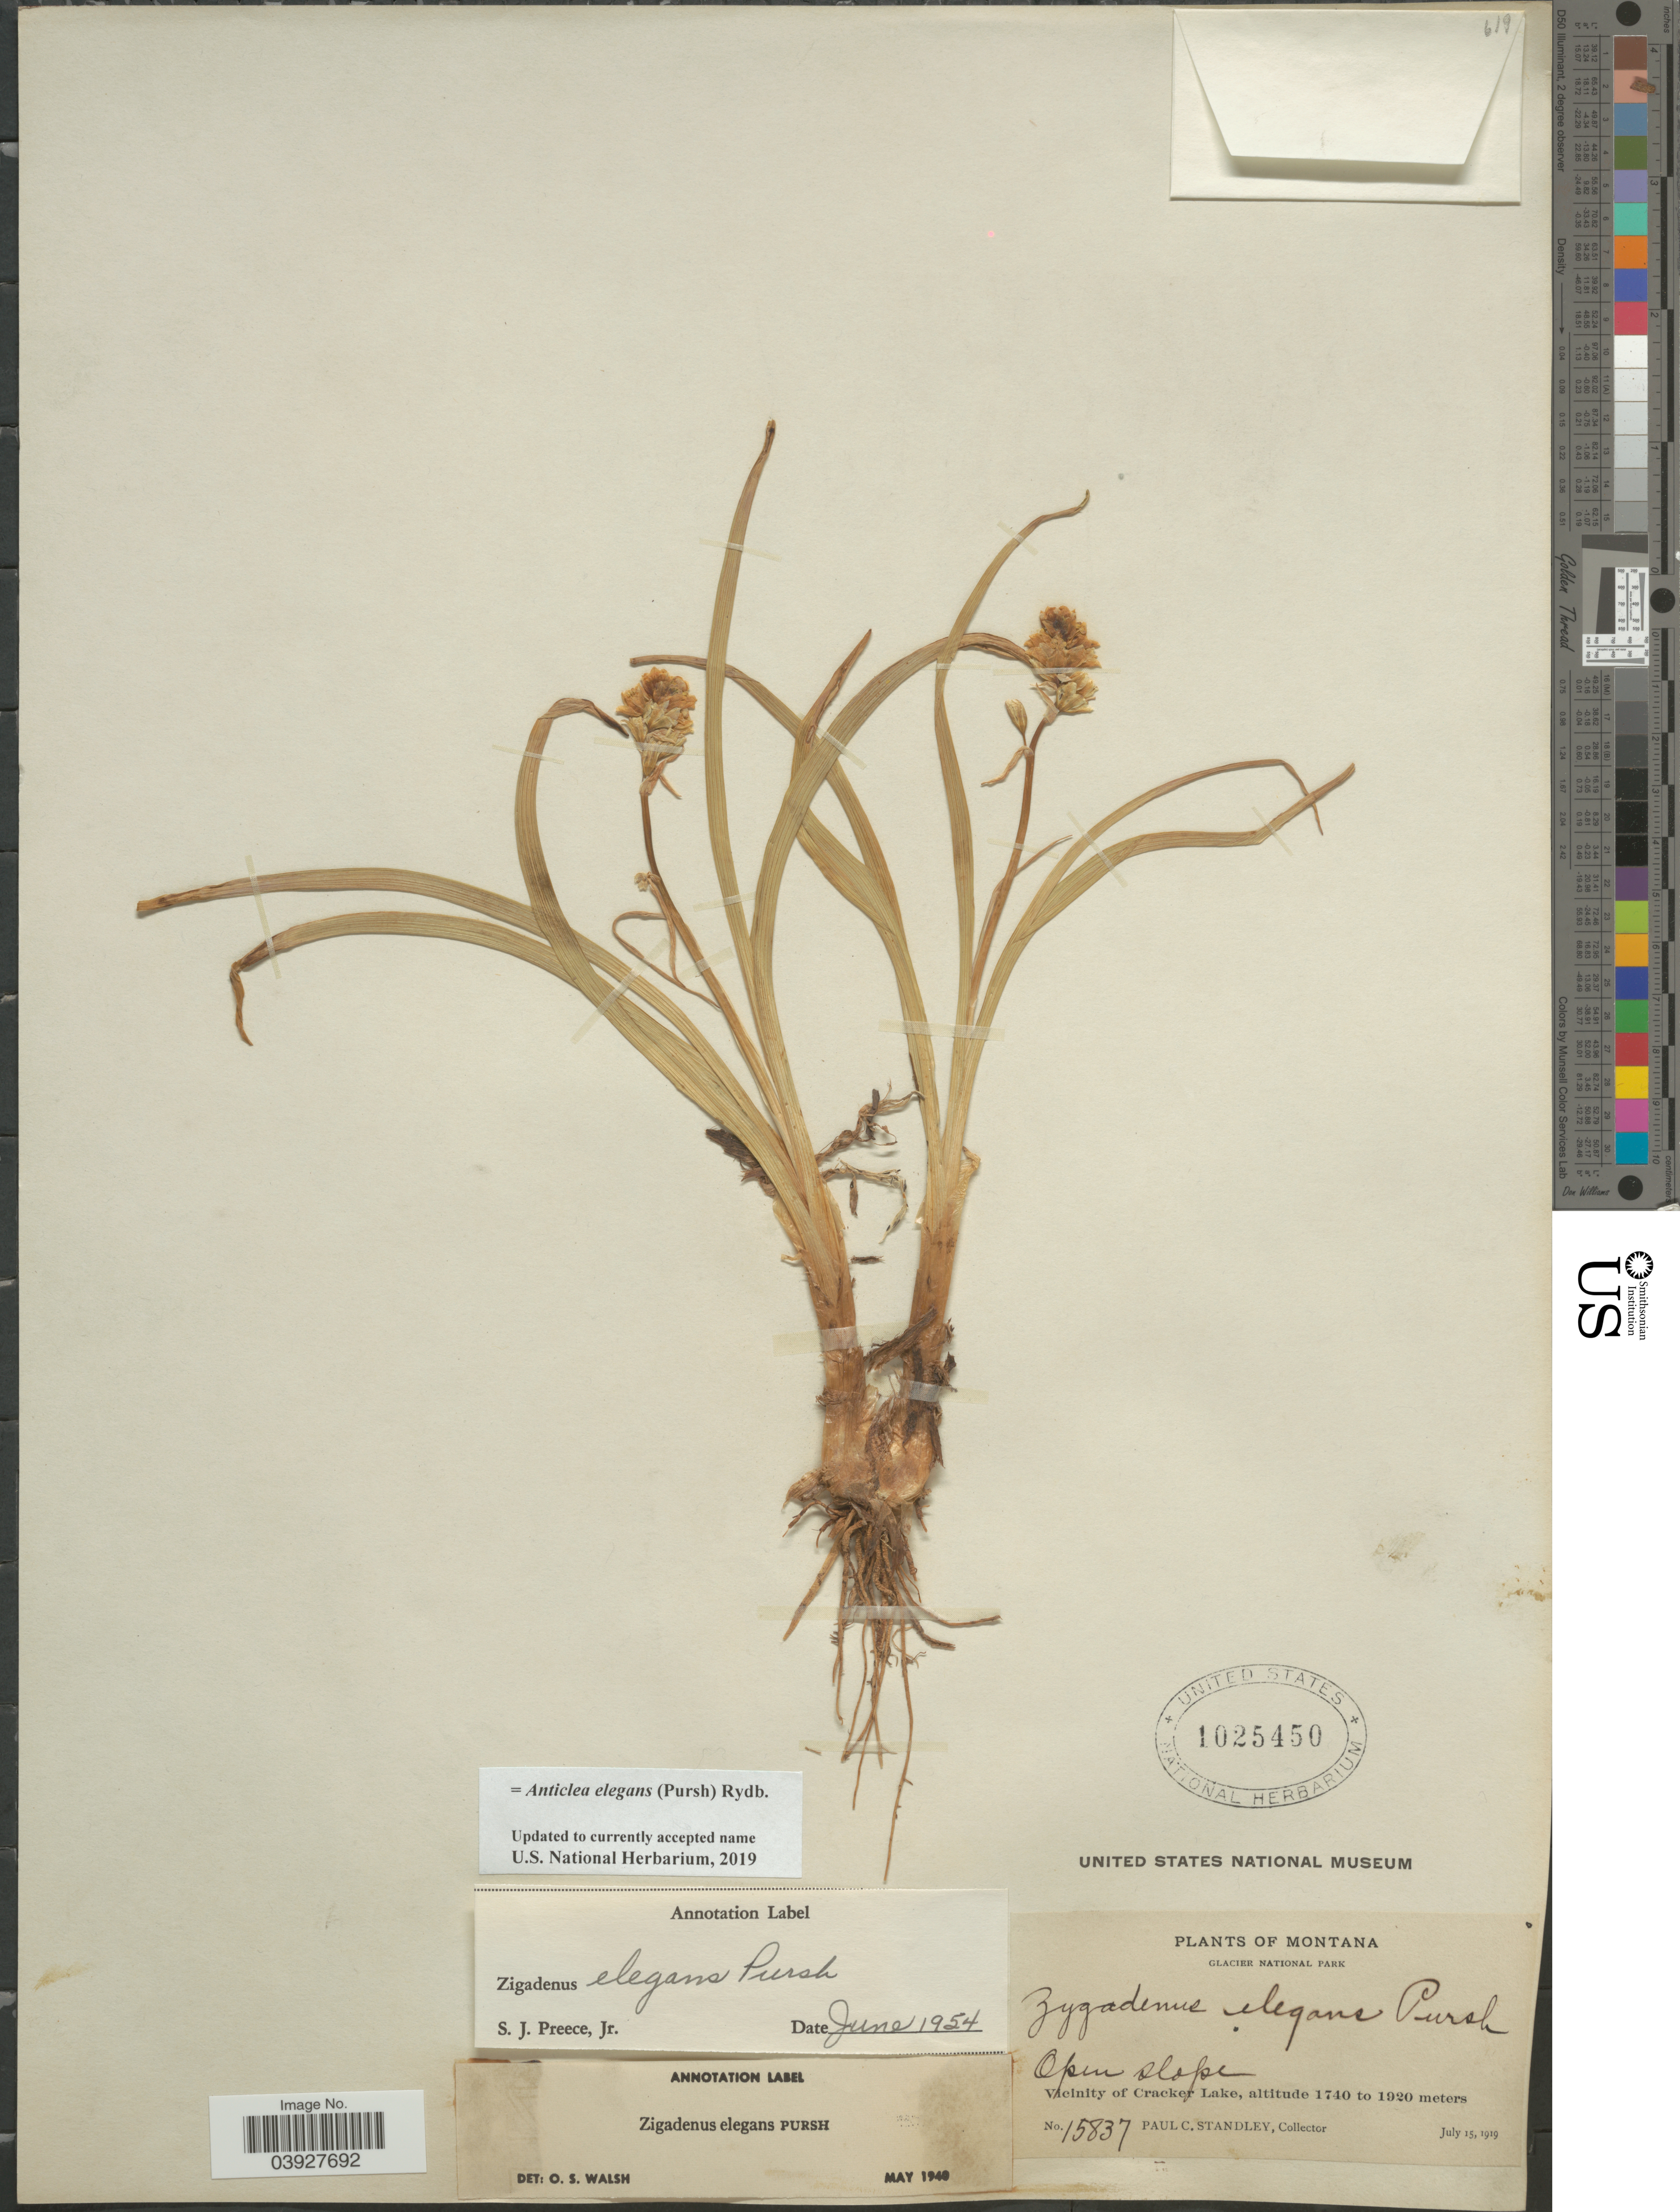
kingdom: Plantae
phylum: Tracheophyta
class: Liliopsida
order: Liliales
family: Melanthiaceae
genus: Anticlea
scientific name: Anticlea elegans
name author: (Pursh) Rydb.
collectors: P. C. Standley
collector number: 15837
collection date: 1919-07-15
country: United States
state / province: Montana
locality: Glacier National Park. Open slope, Vicinity of Cracker Lake.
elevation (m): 1740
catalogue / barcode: US 1025450